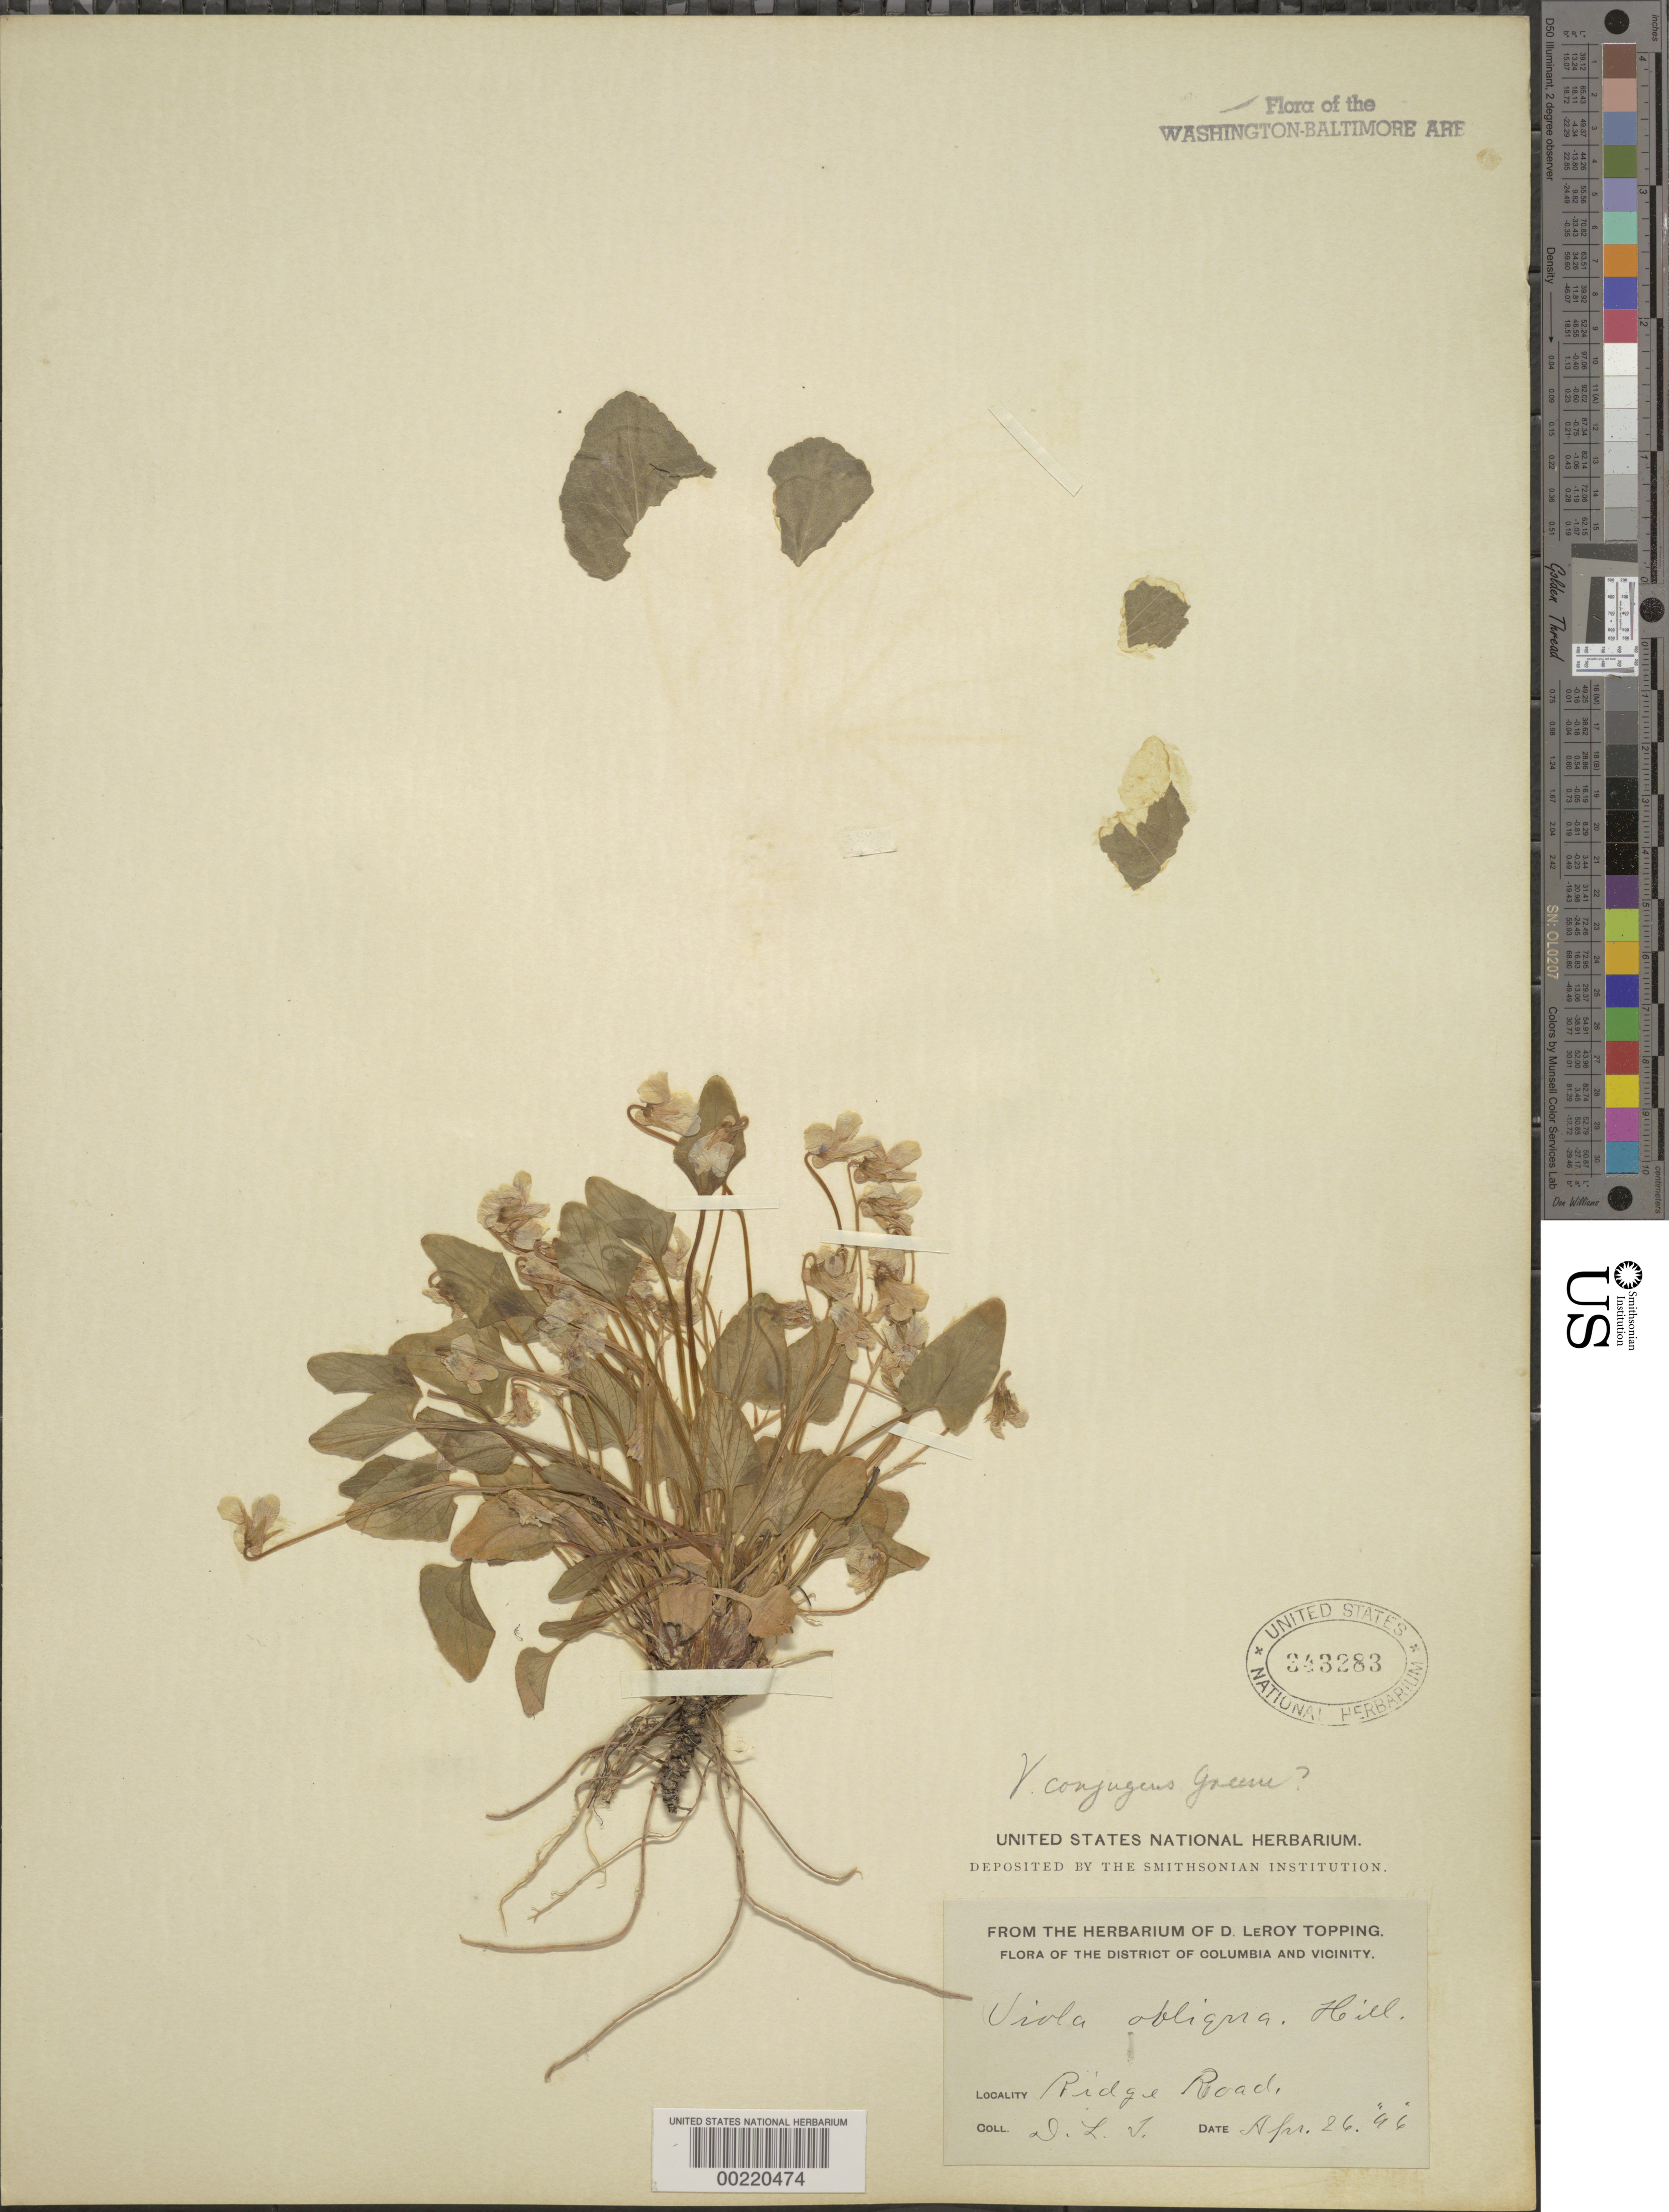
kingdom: Plantae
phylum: Tracheophyta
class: Magnoliopsida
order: Malpighiales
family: Violaceae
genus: Viola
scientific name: Viola sp.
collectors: D. L. Topping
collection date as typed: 26 Apr 1896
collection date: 1896-04-26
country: United States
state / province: District of Columbia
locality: Ridge Rd. Glover Park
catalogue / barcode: US 343283